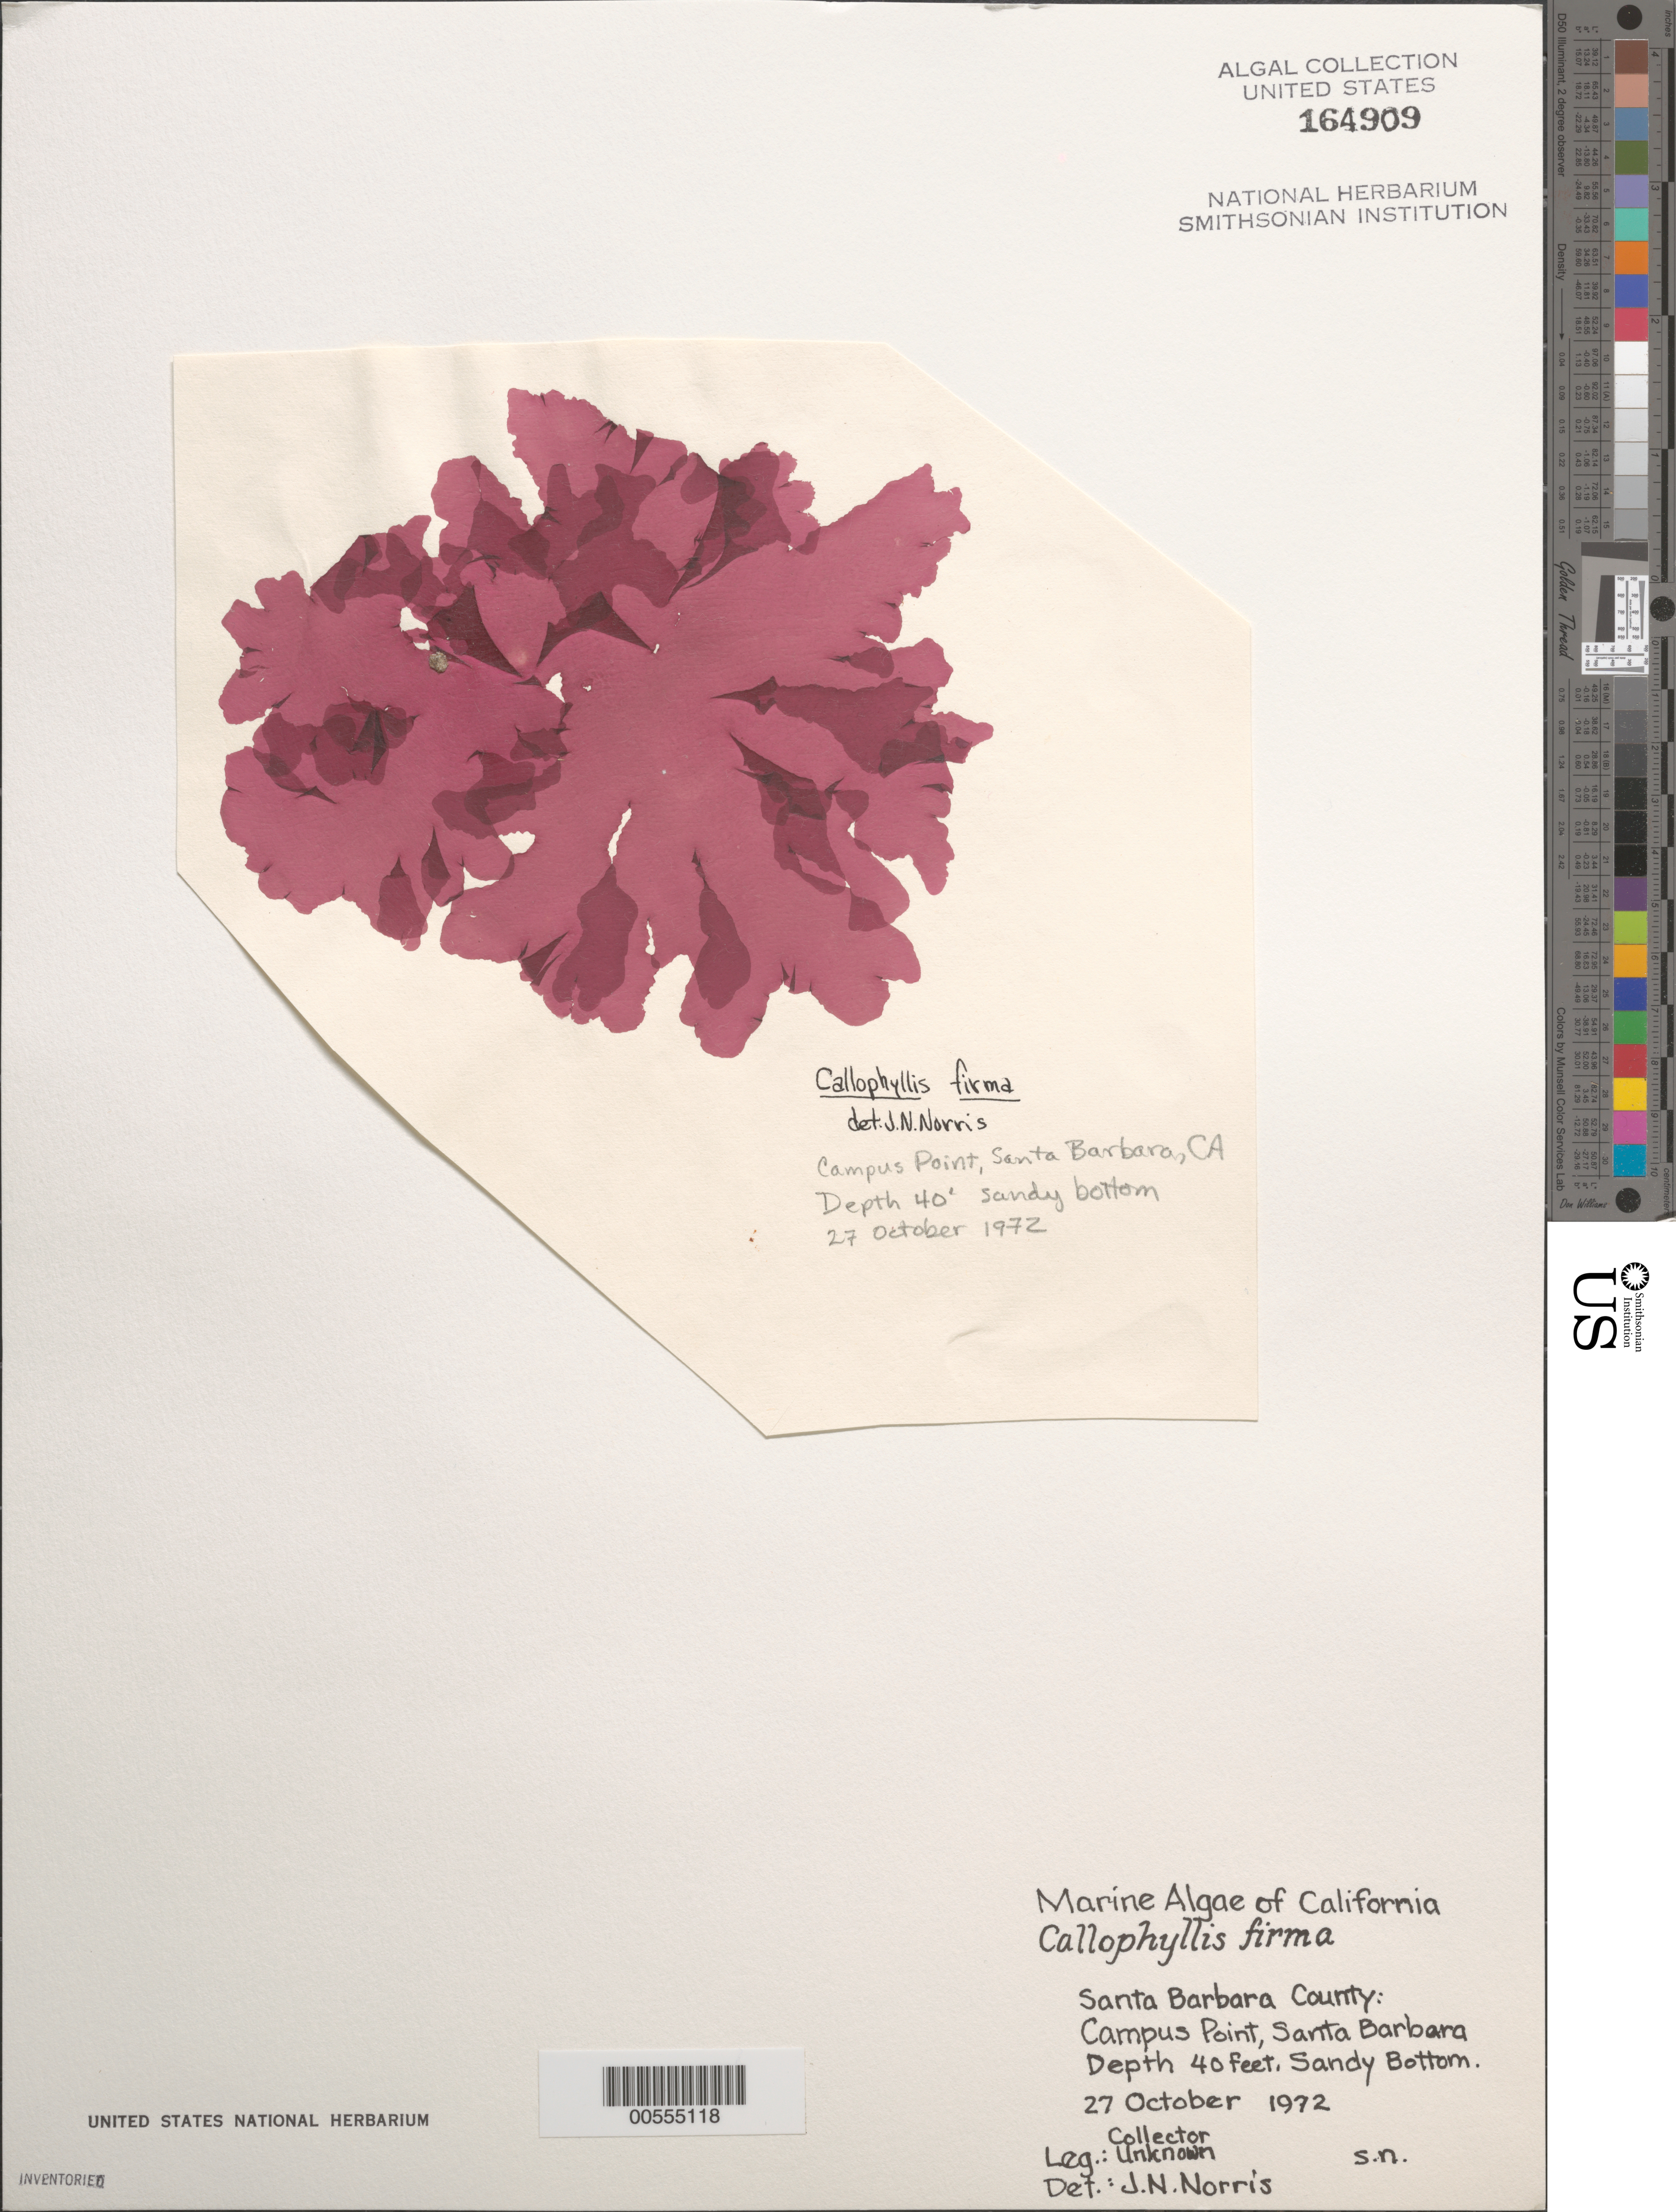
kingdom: Plantae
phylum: Rhodophyta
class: Florideophyceae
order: Gigartinales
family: Kallymeniaceae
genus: Salishia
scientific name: Salishia firma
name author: (Kylin) Clarkston & G.W. Saunders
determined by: Algae name updating Project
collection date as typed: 27 Oct 1972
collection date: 1972-10-27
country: United States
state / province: California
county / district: Santa Barbara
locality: Campus Point, Santa Barbara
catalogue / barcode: US 164909